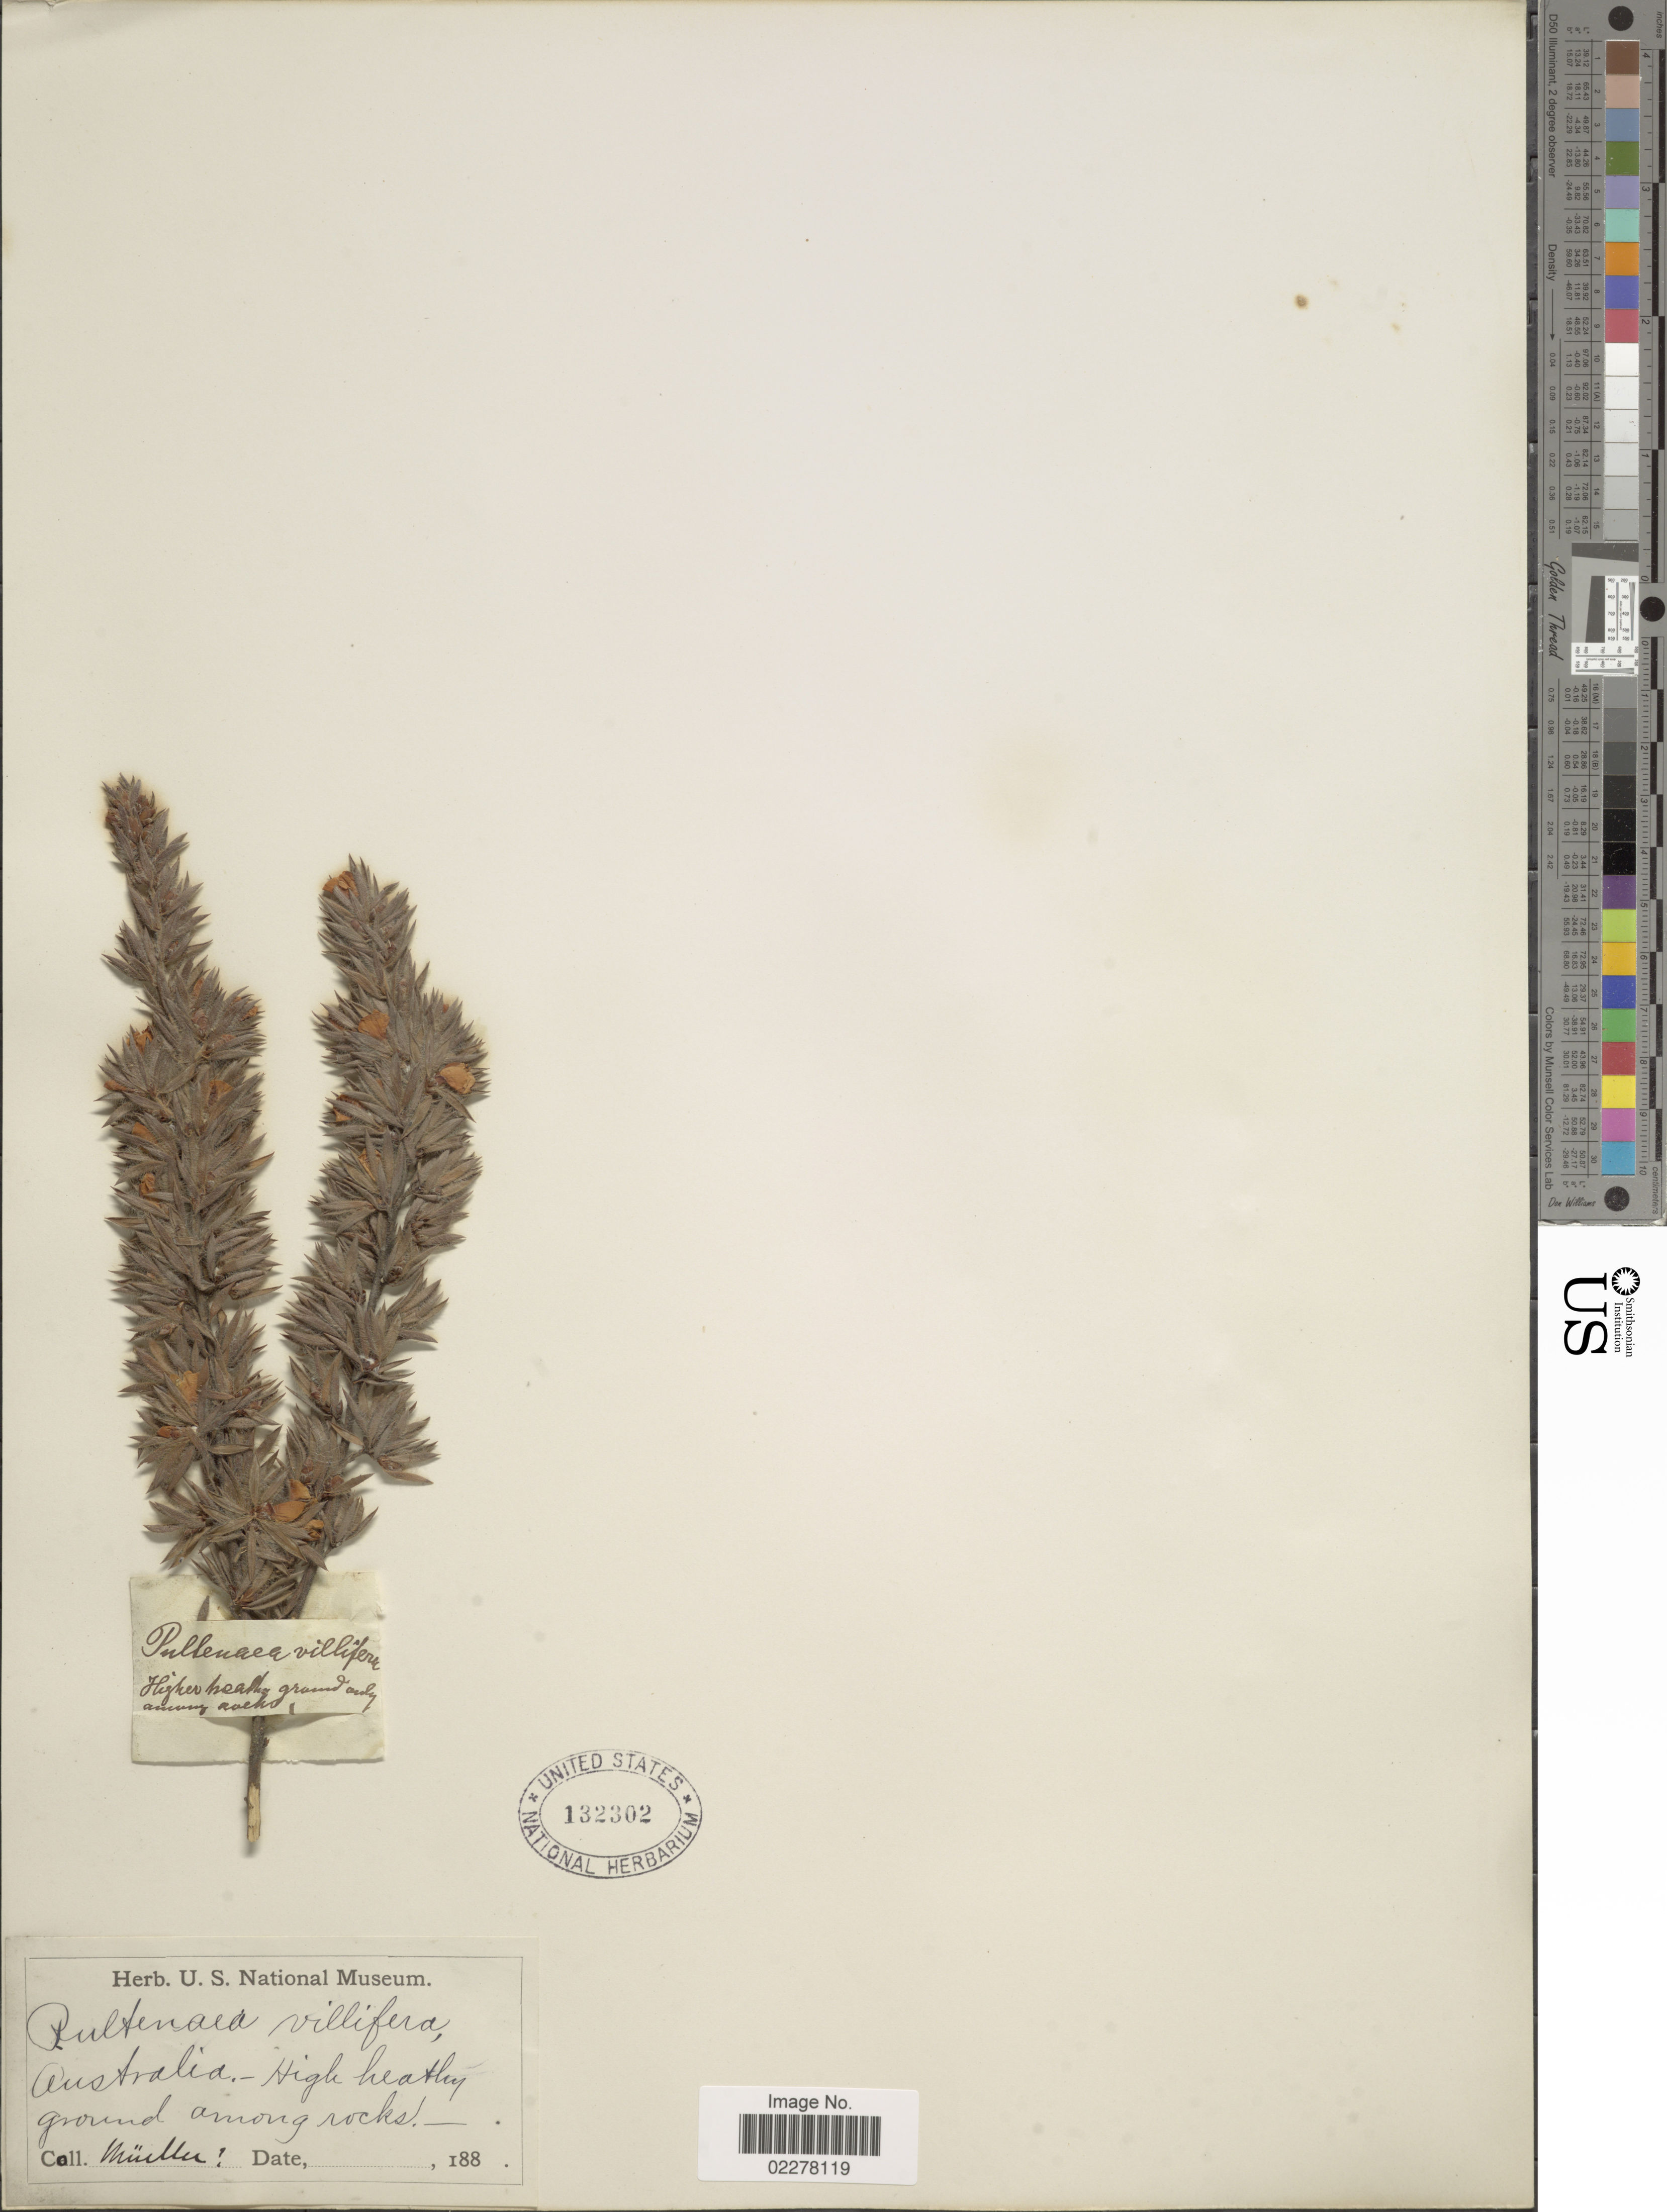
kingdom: Plantae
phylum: Tracheophyta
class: Magnoliopsida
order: Fabales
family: Fabaceae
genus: Pultenaea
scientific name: Pultenaea villifera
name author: DC.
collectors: -. Mueller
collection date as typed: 18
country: Australia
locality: High heathy ground among rocks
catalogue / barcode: US 132302